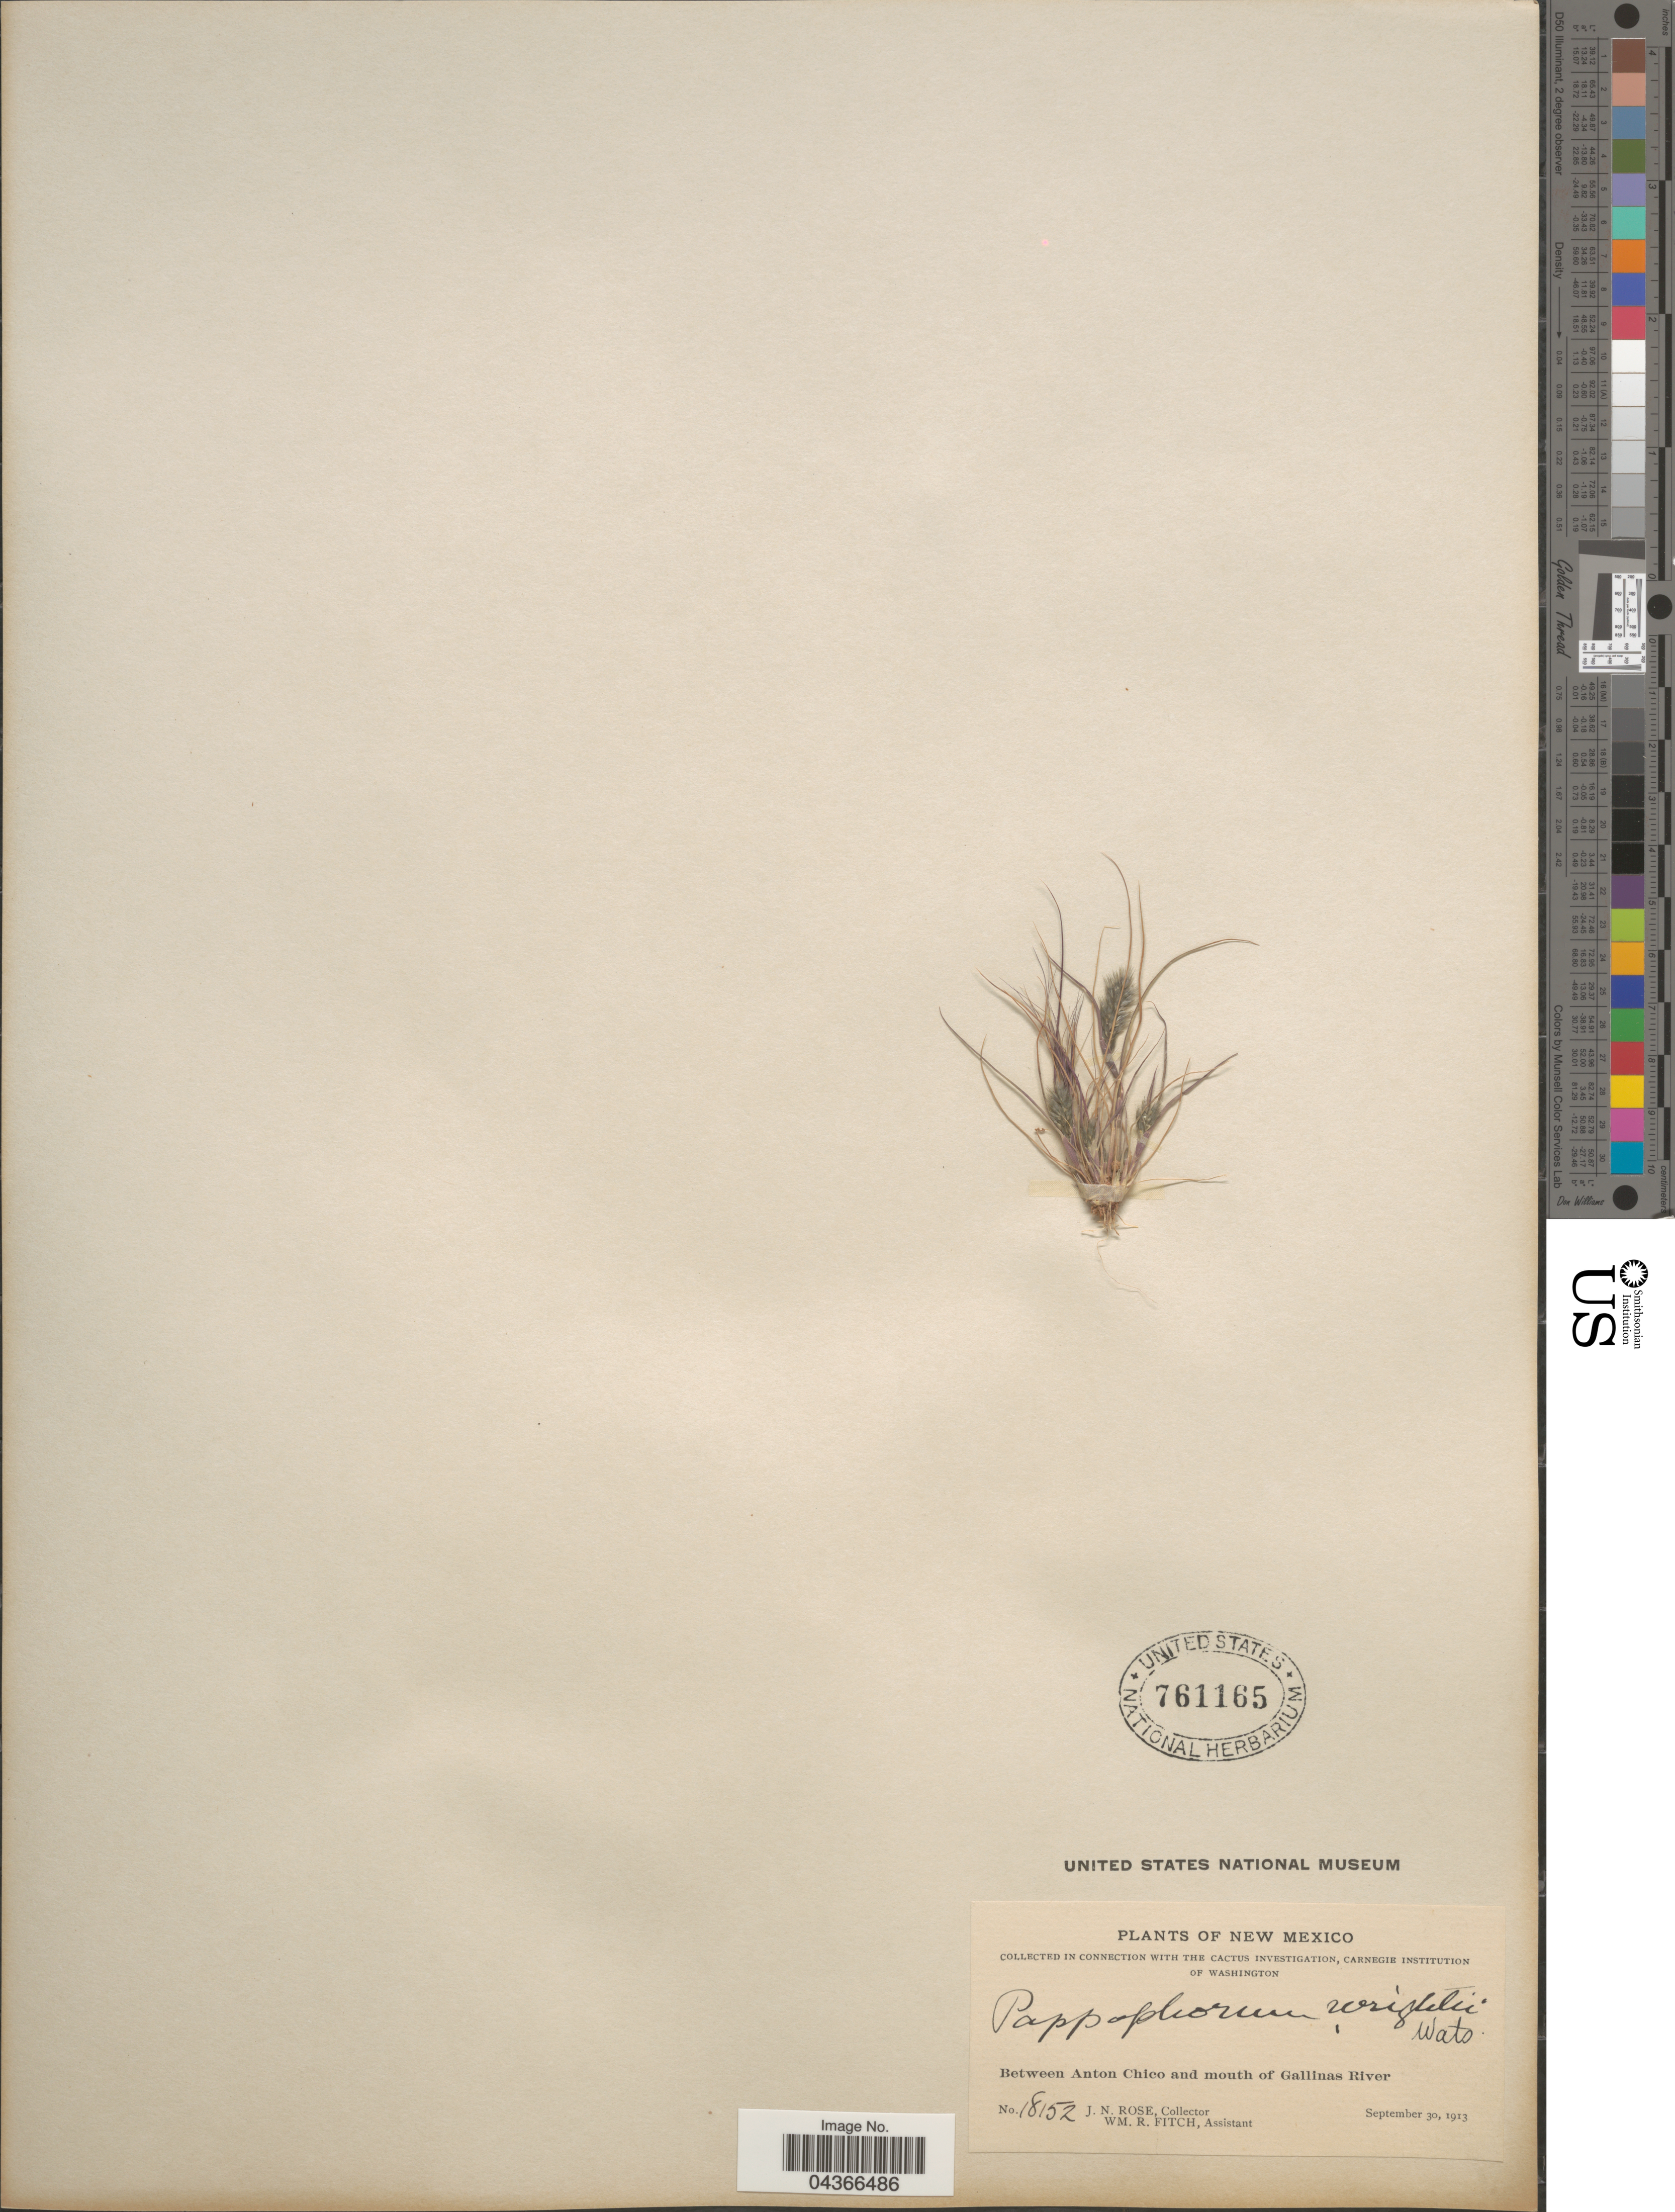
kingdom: Plantae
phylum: Tracheophyta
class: Liliopsida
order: Poales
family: Poaceae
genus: Enneapogon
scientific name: Enneapogon desvauxii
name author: P. Beauv.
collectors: J. N. Rose & W. R. Fitch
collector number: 18152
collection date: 1913-09-30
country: United States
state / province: New Mexico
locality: Between Anton Chico and mouth of Gallinas River.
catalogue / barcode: US 761165